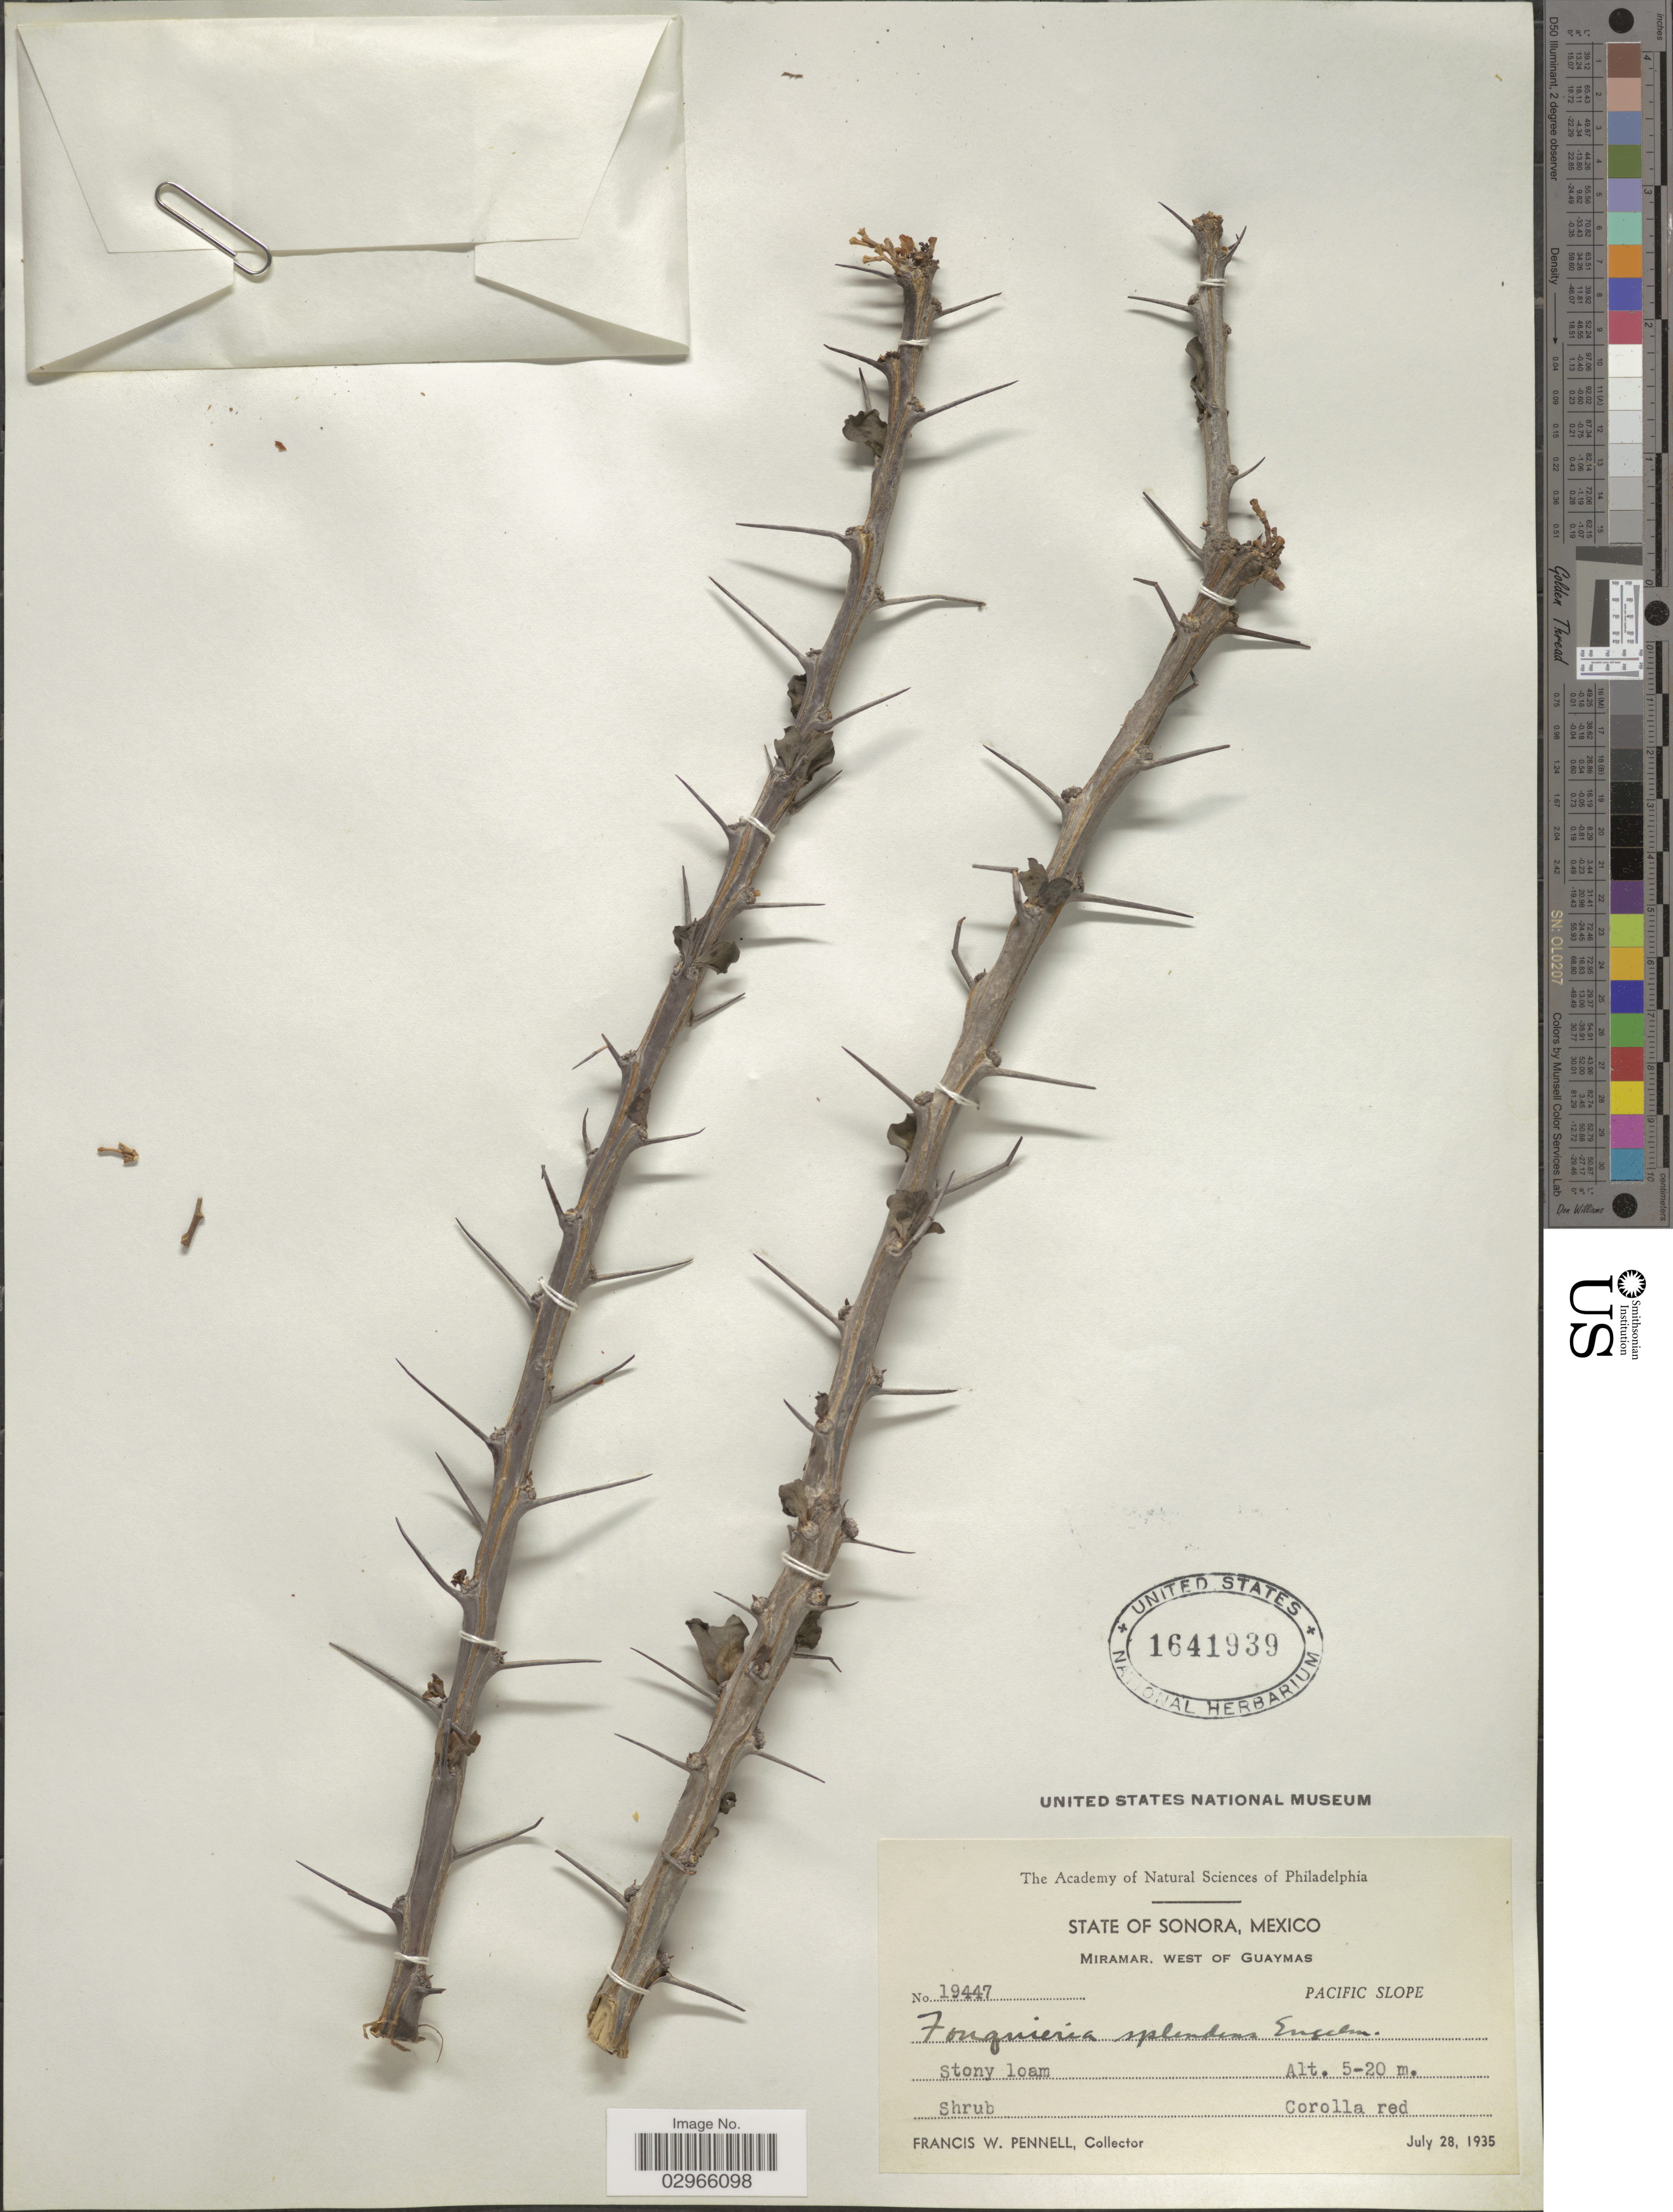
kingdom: Plantae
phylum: Tracheophyta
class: Magnoliopsida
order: Ericales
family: Fouquieriaceae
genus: Fouquieria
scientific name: Fouquieria splendens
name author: Engelm.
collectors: F. W. Pennell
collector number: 19447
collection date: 1935-07-28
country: Mexico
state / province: Sonora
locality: Miramar, west of Guaymas. Pacific Coast. Stony loam.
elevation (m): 5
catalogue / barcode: US 1641939